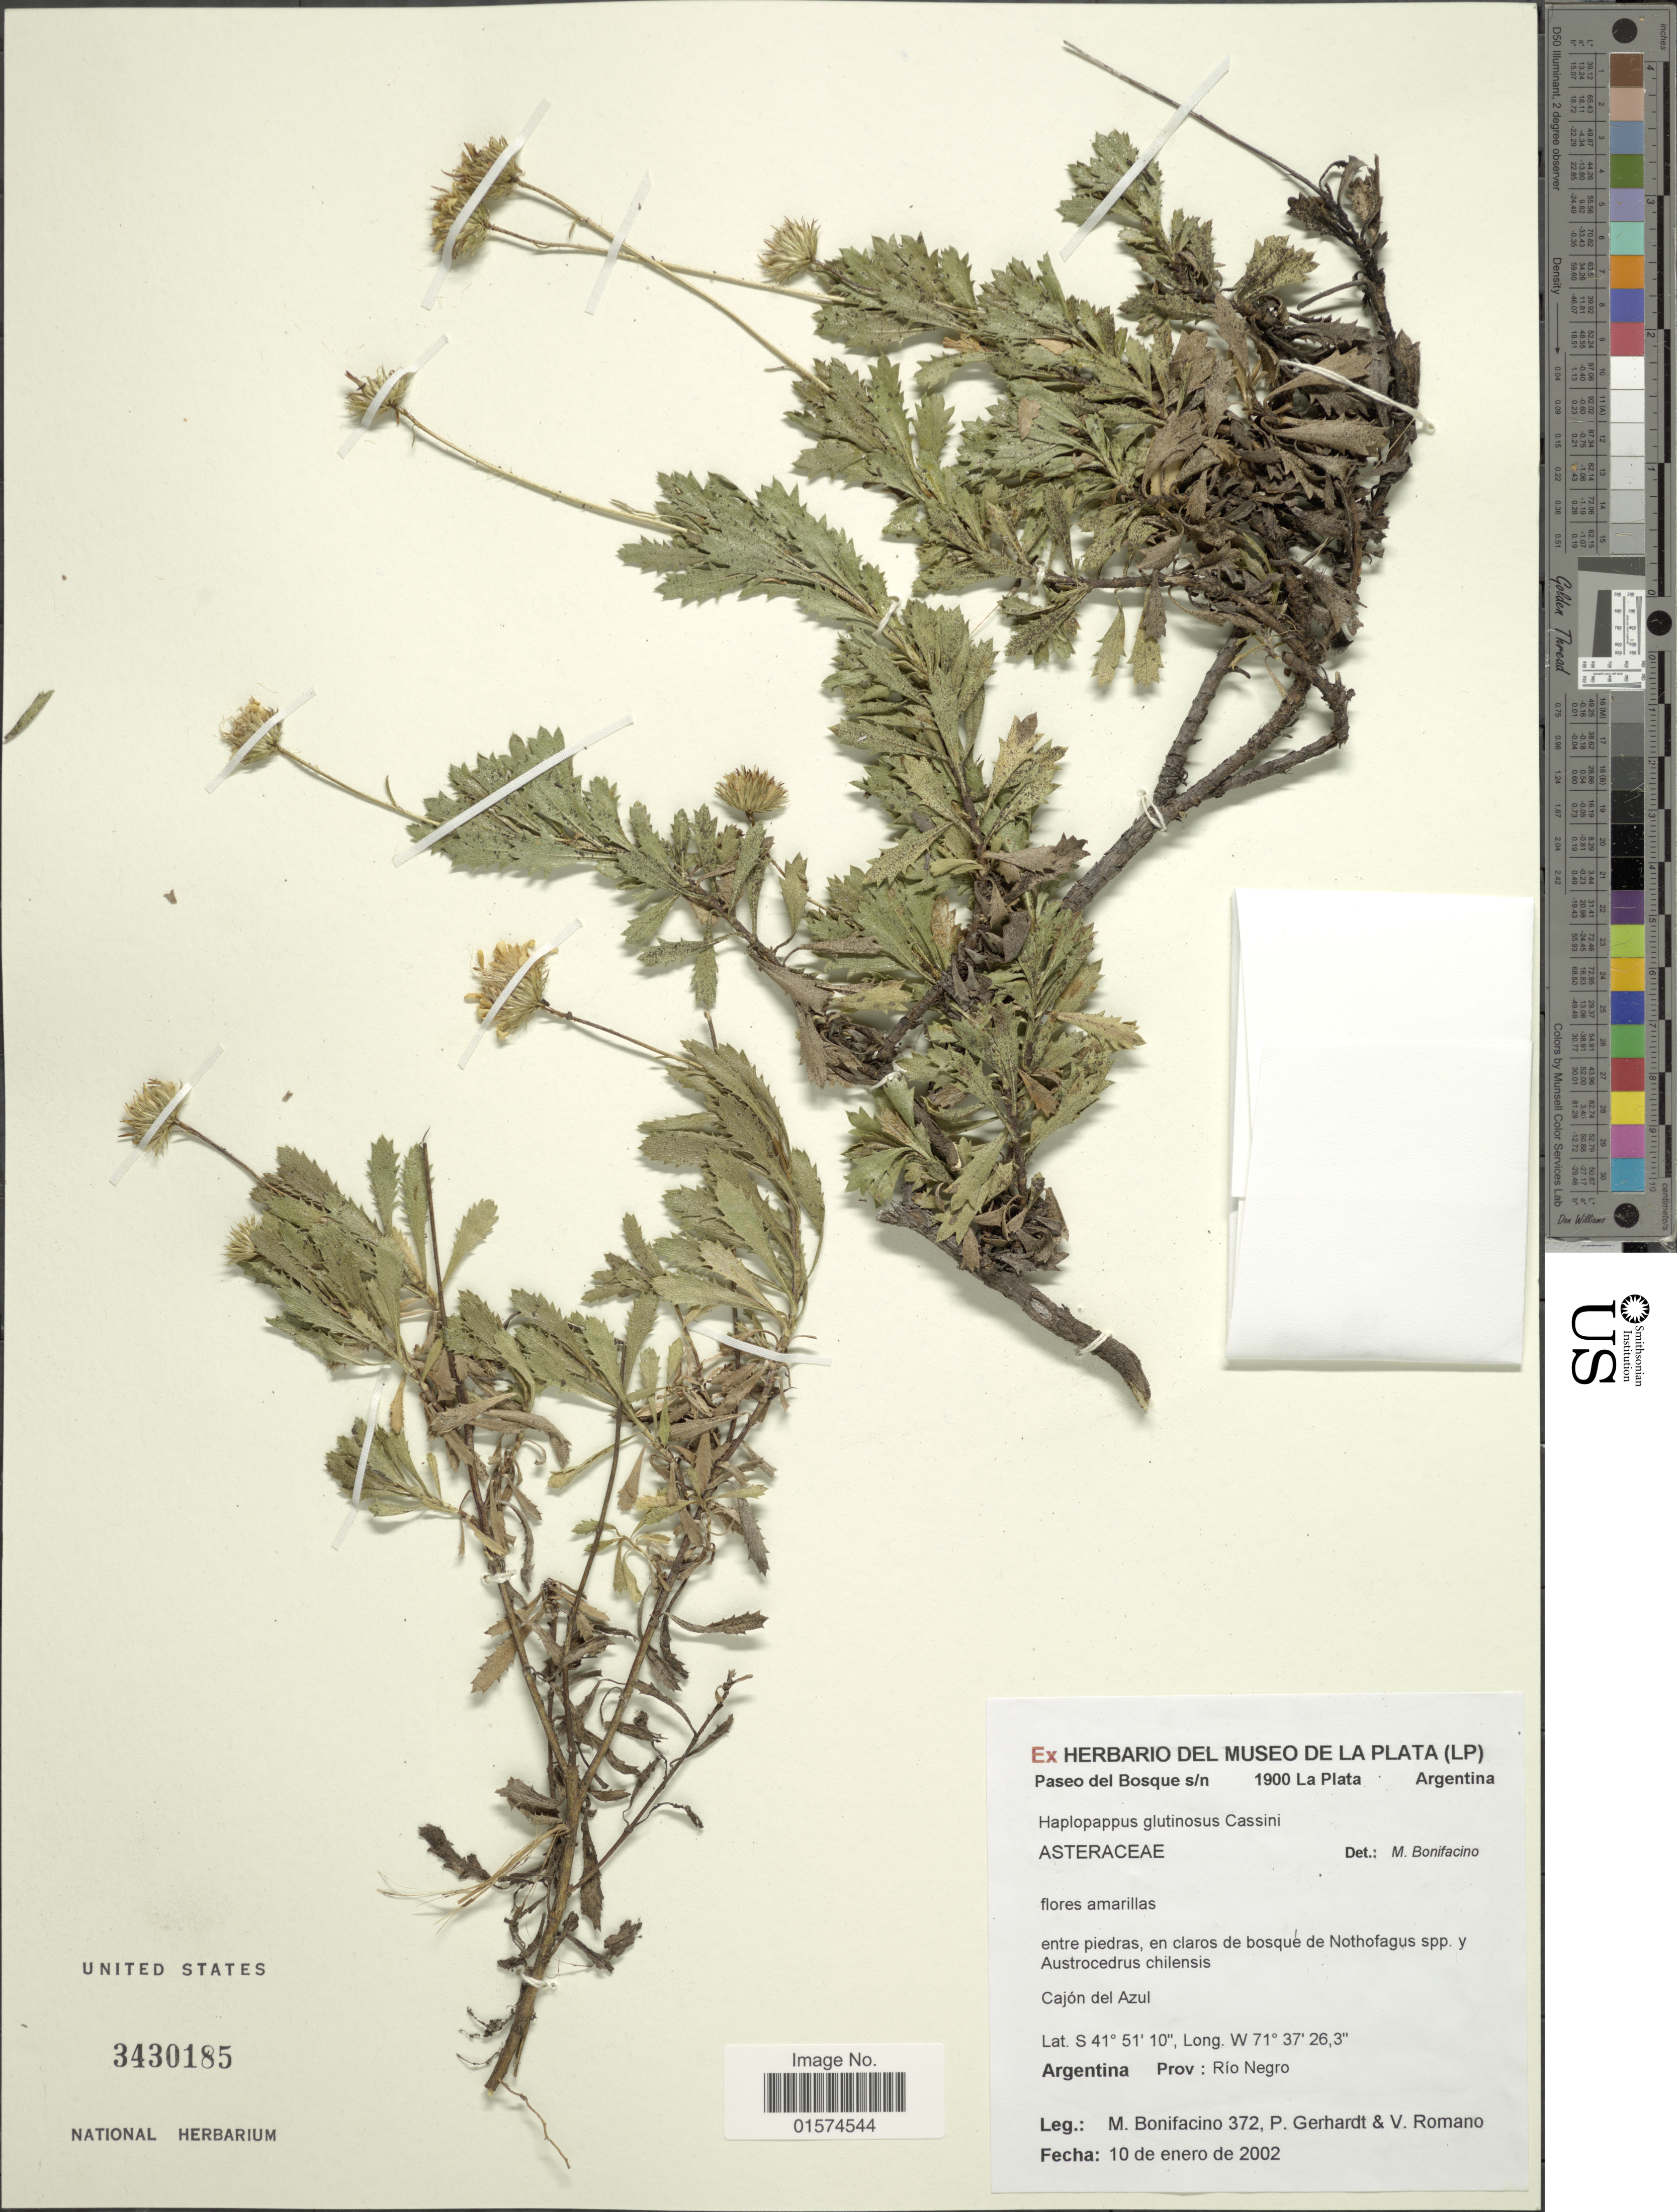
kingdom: Plantae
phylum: Tracheophyta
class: Magnoliopsida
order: Asterales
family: Asteraceae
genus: Haplopappus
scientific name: Haplopappus glutinosus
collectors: M. Bonifacino, P. Gerhardt & V. Romano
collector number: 0372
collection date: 2002-01-10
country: Argentina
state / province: Rio Negro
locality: Cajón del Azul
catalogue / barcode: US 3430185